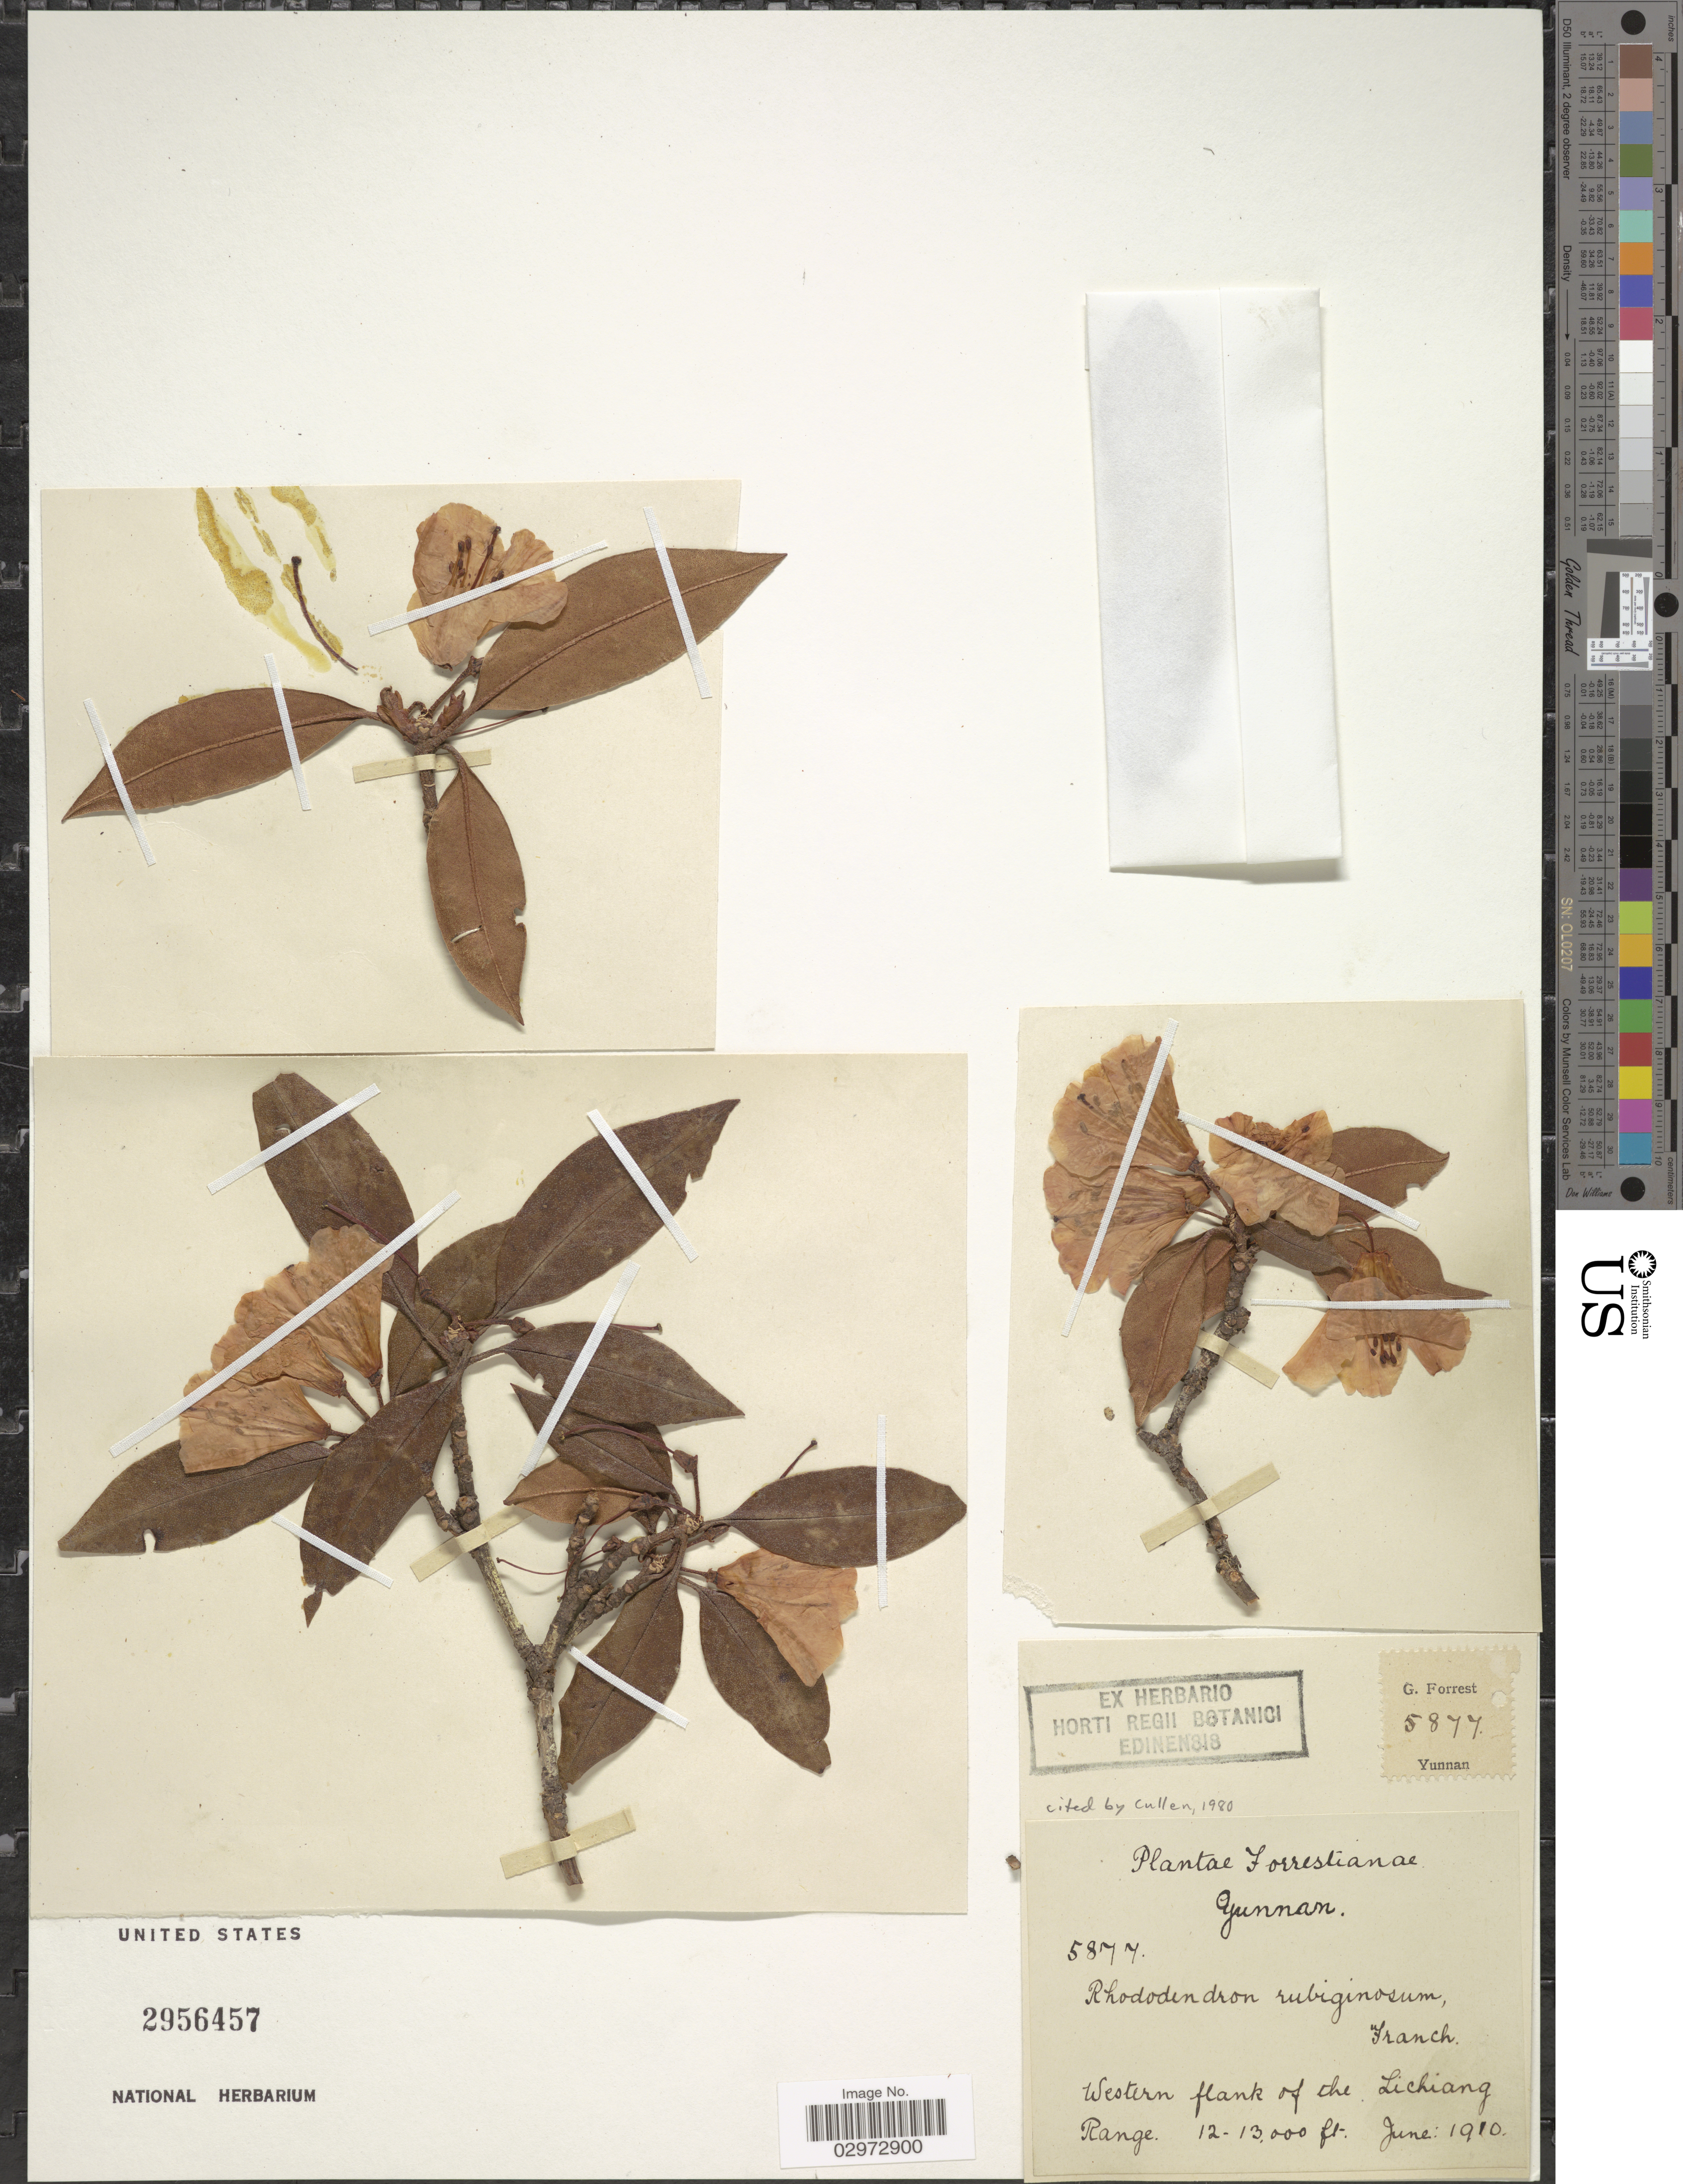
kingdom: Plantae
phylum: Tracheophyta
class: Magnoliopsida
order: Ericales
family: Ericaceae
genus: Rhododendron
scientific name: Rhododendron rubiginosum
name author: Franch.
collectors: G. Forrest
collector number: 5877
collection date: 1910-06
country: China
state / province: Yunnan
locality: Western flank of the Lichiang Range.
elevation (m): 3658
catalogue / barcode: US 2956457